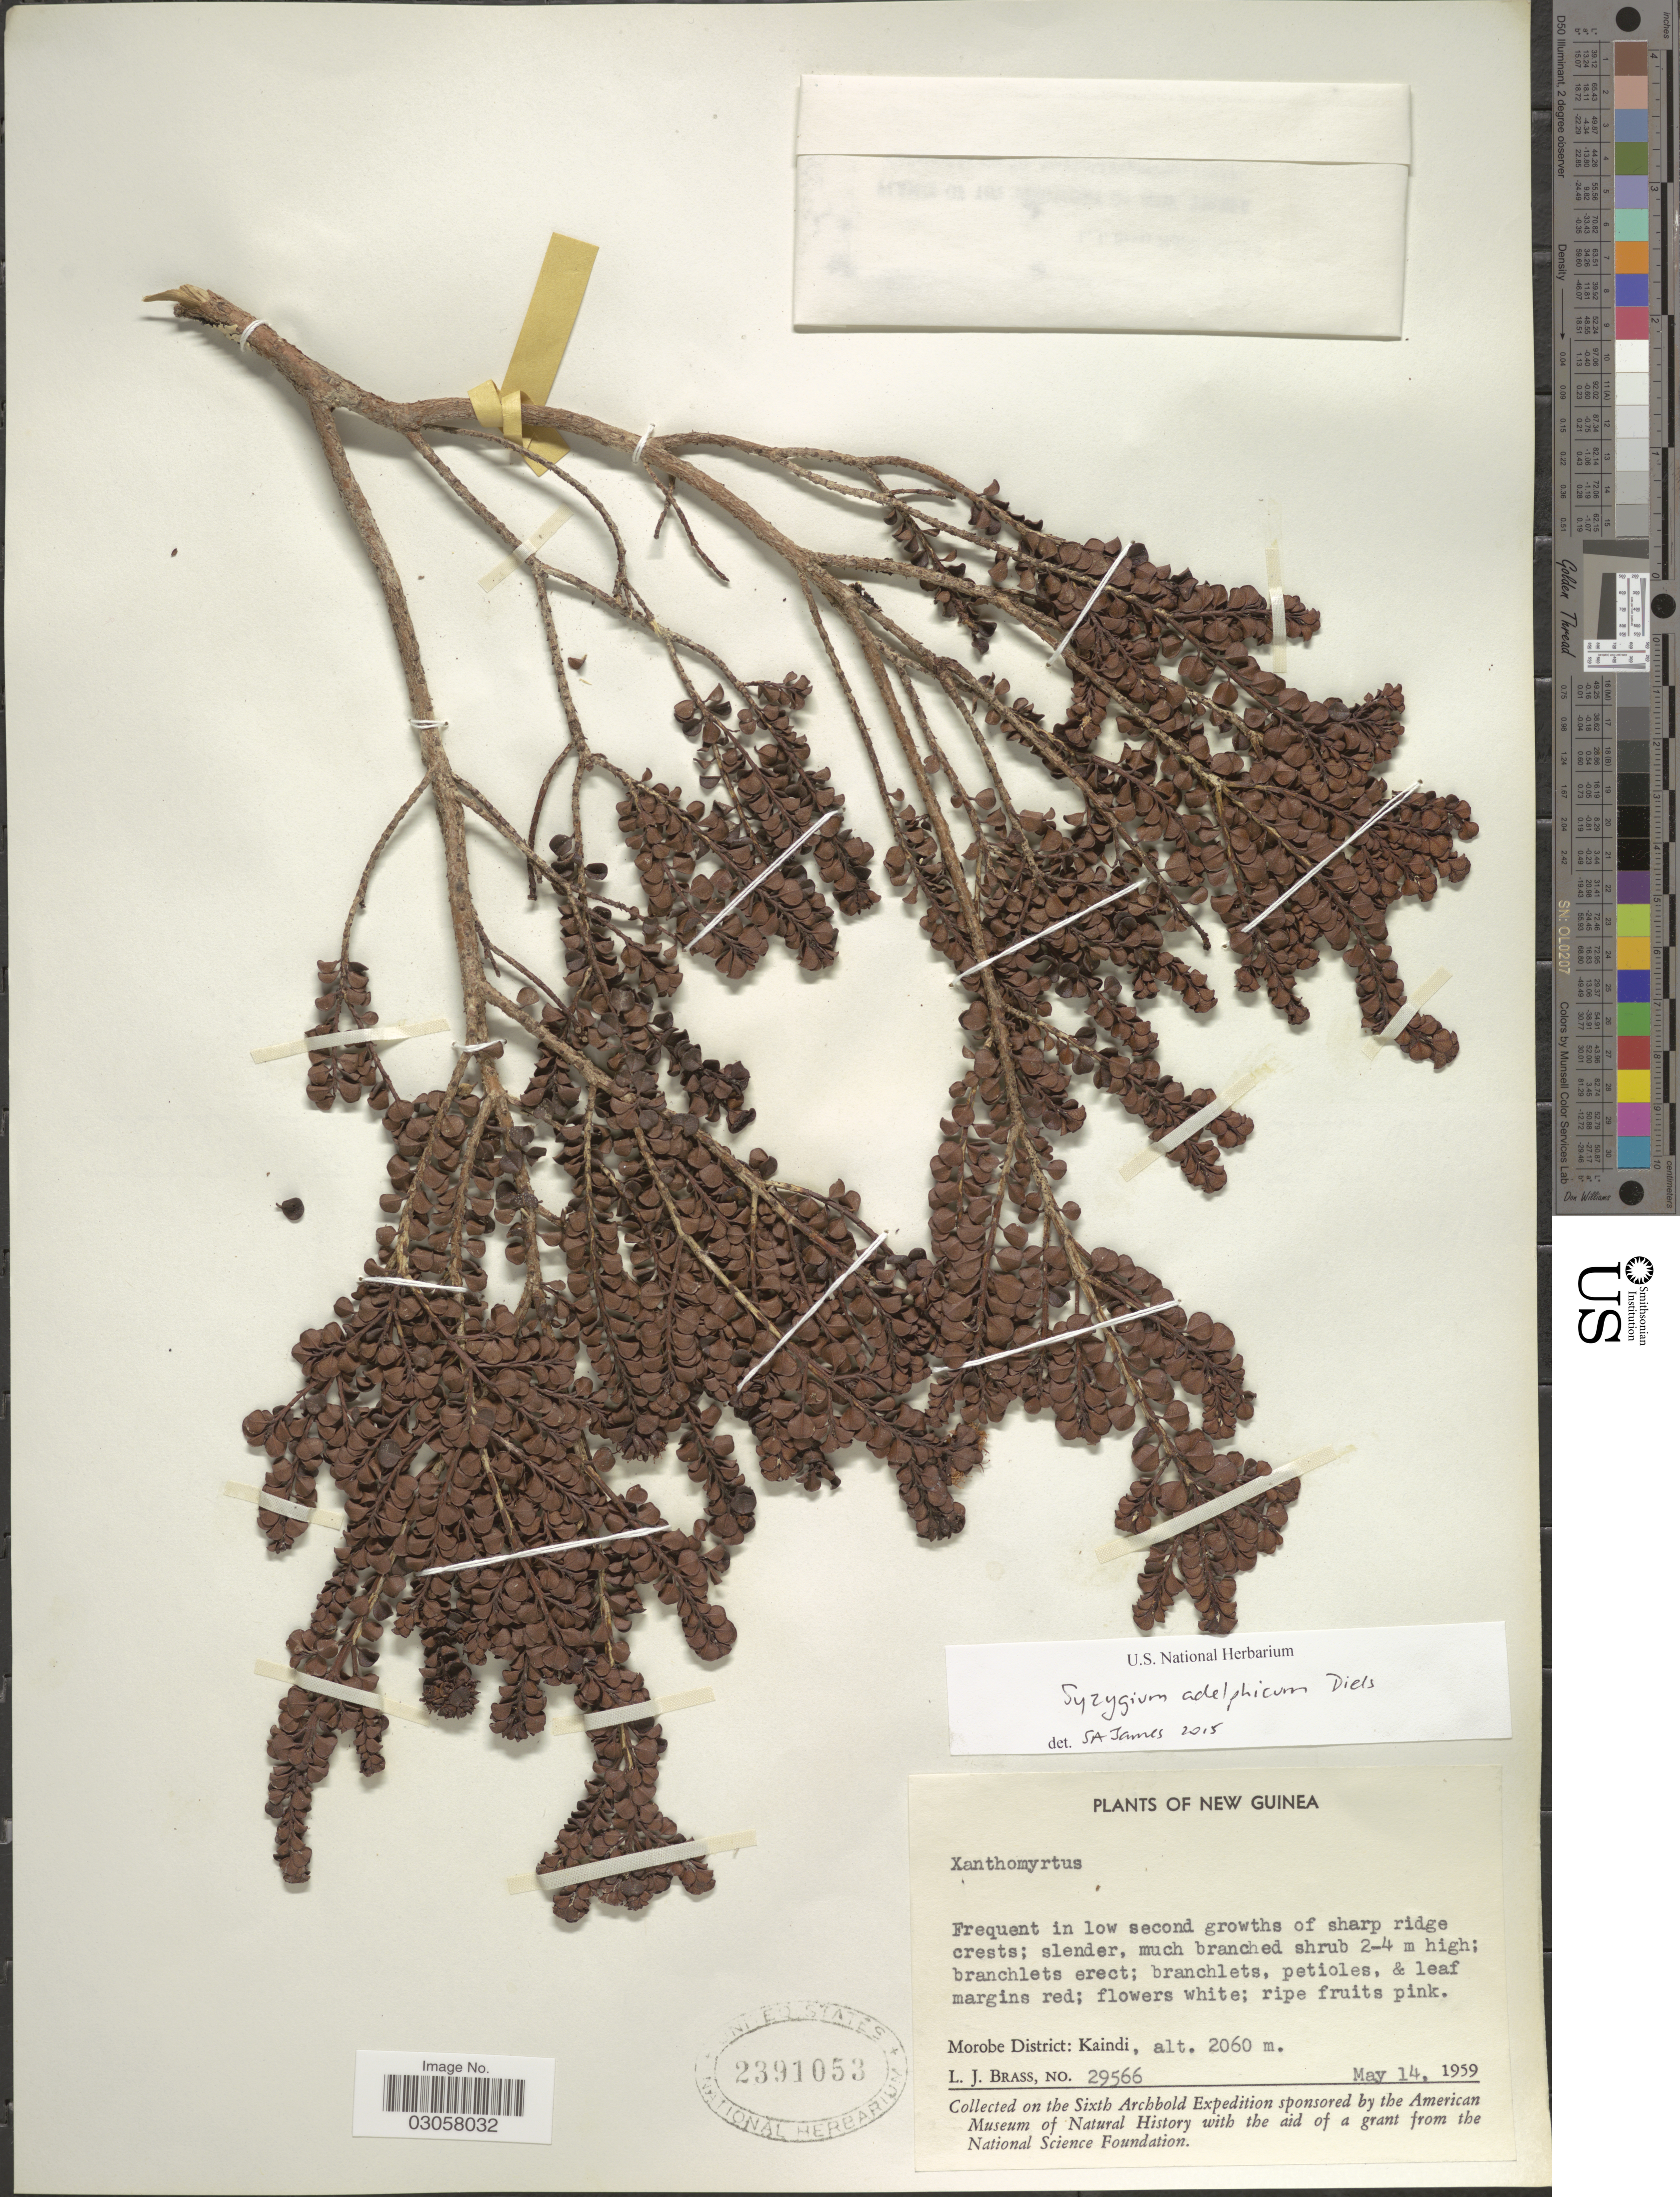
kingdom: Plantae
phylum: Tracheophyta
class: Magnoliopsida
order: Myrtales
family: Myrtaceae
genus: Syzygium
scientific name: Syzygium adelphicum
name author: Diels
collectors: L. J. Brass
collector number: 29566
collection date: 1959-05-14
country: Papua New Guinea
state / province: Morobe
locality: New Guinea. Morobe District: Kaindi.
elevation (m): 2060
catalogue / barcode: US 2391053